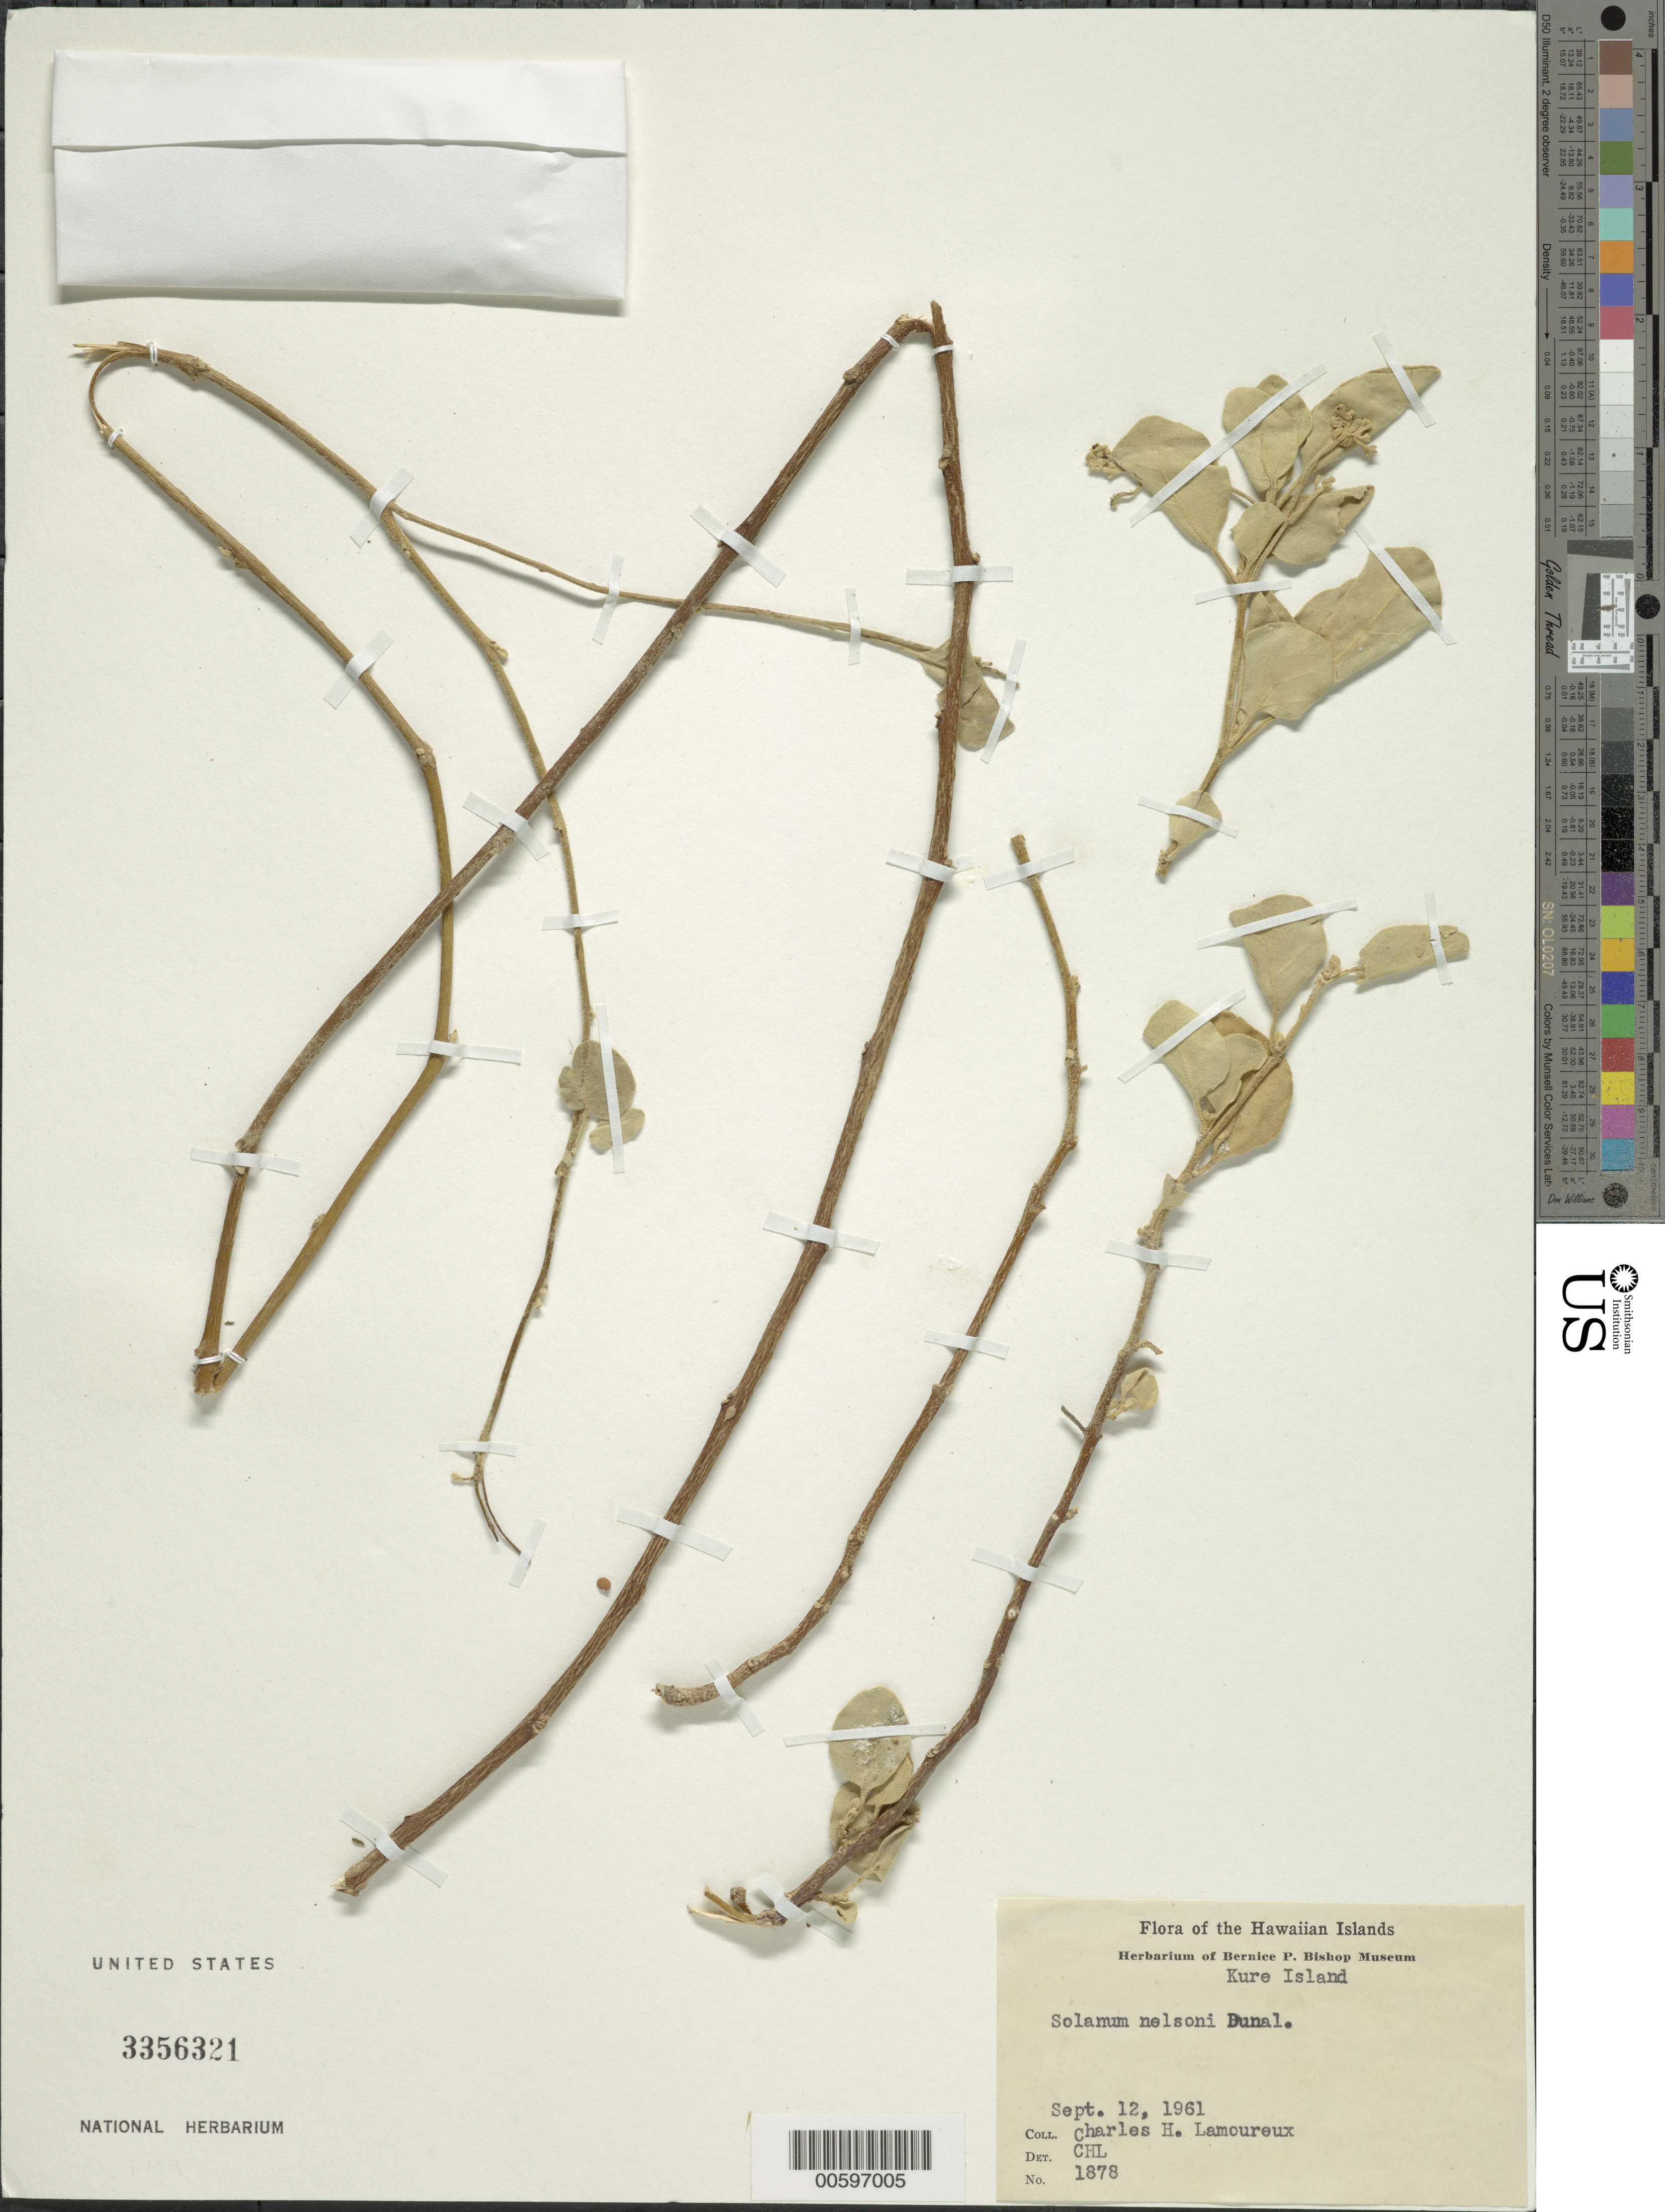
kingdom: Plantae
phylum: Tracheophyta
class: Magnoliopsida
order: Solanales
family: Solanaceae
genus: Solanum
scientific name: Solanum nelsonii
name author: Dunal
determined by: Knapp, S. D.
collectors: C. H. Lamoureux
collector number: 1878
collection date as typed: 12 Sep 1961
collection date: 1961-09-12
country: United States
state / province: Hawaii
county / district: Honolulu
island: Kure Atoll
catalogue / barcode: US 3356321